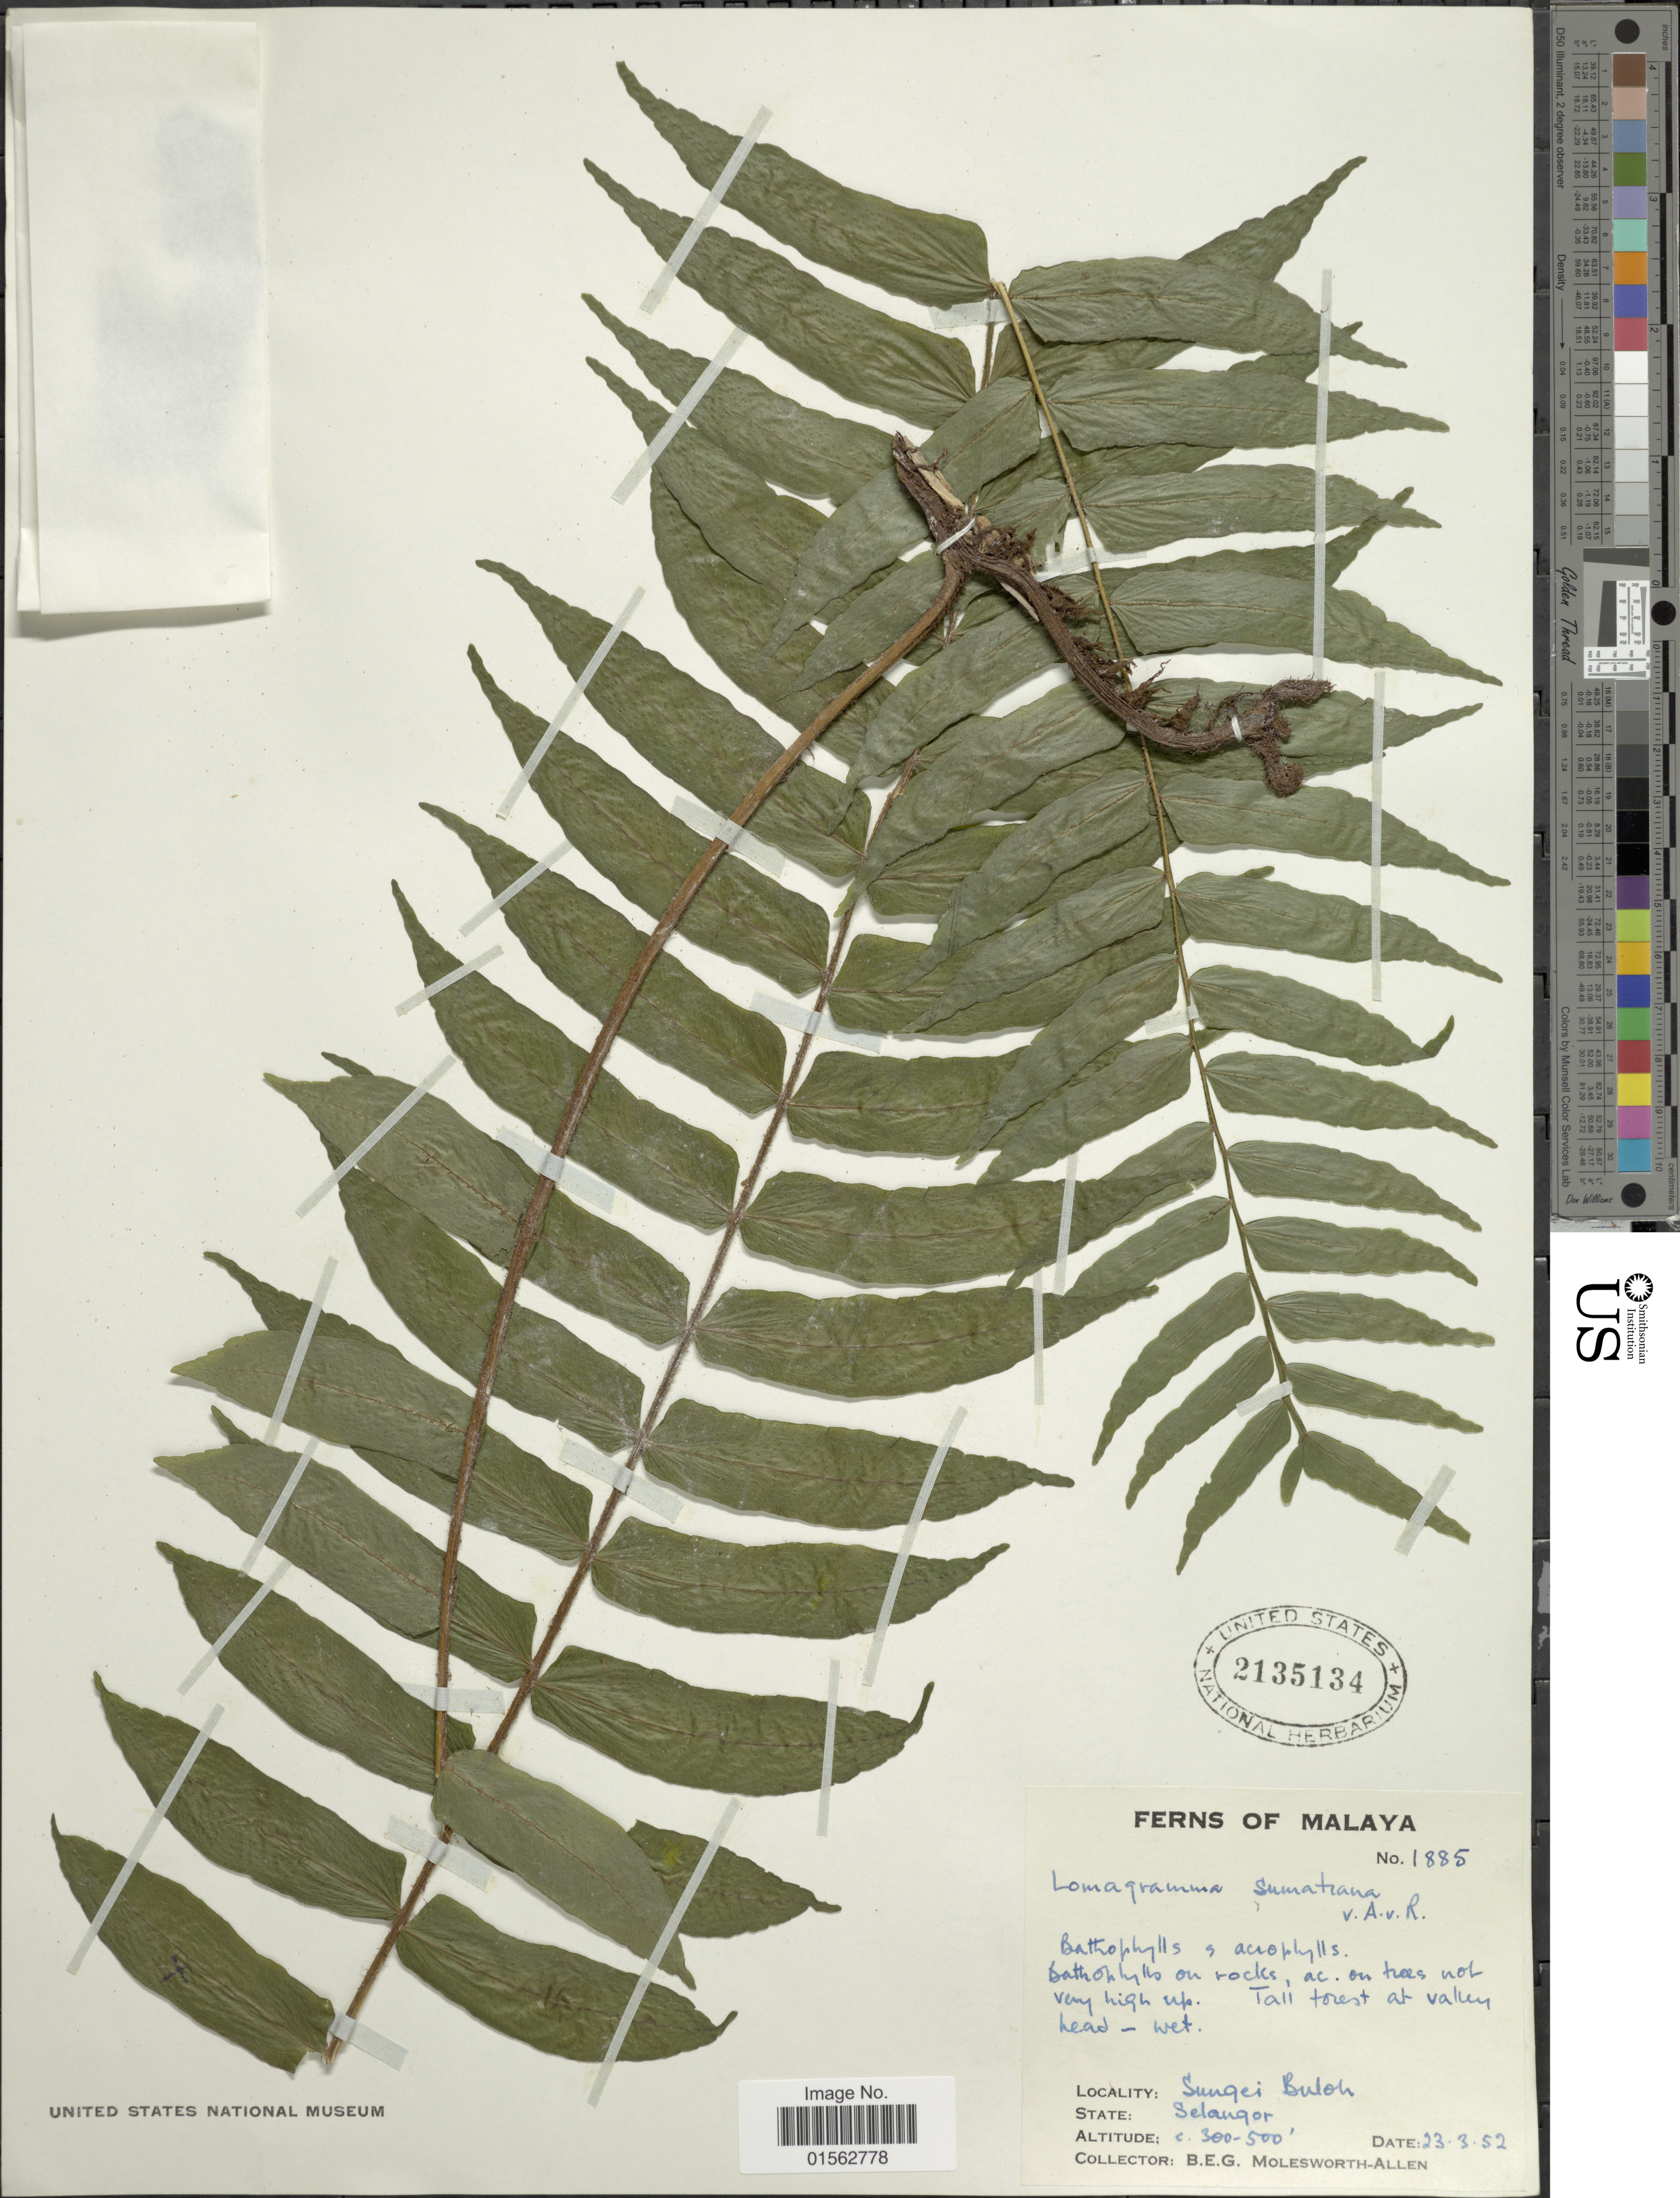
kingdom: Plantae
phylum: Tracheophyta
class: Polypodiopsida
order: Polypodiales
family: Dryopteridaceae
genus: Lomagramma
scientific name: Lomagramma perakensis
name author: Bedd.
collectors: B. E. G. Molesworth-Allen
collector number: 1885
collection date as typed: Transcribed d/m/y: 23/3/52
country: Malaysia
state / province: Selangor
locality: Malaya, Tall forest at valley head- wet, Sungei Butoh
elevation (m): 91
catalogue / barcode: US 2135134